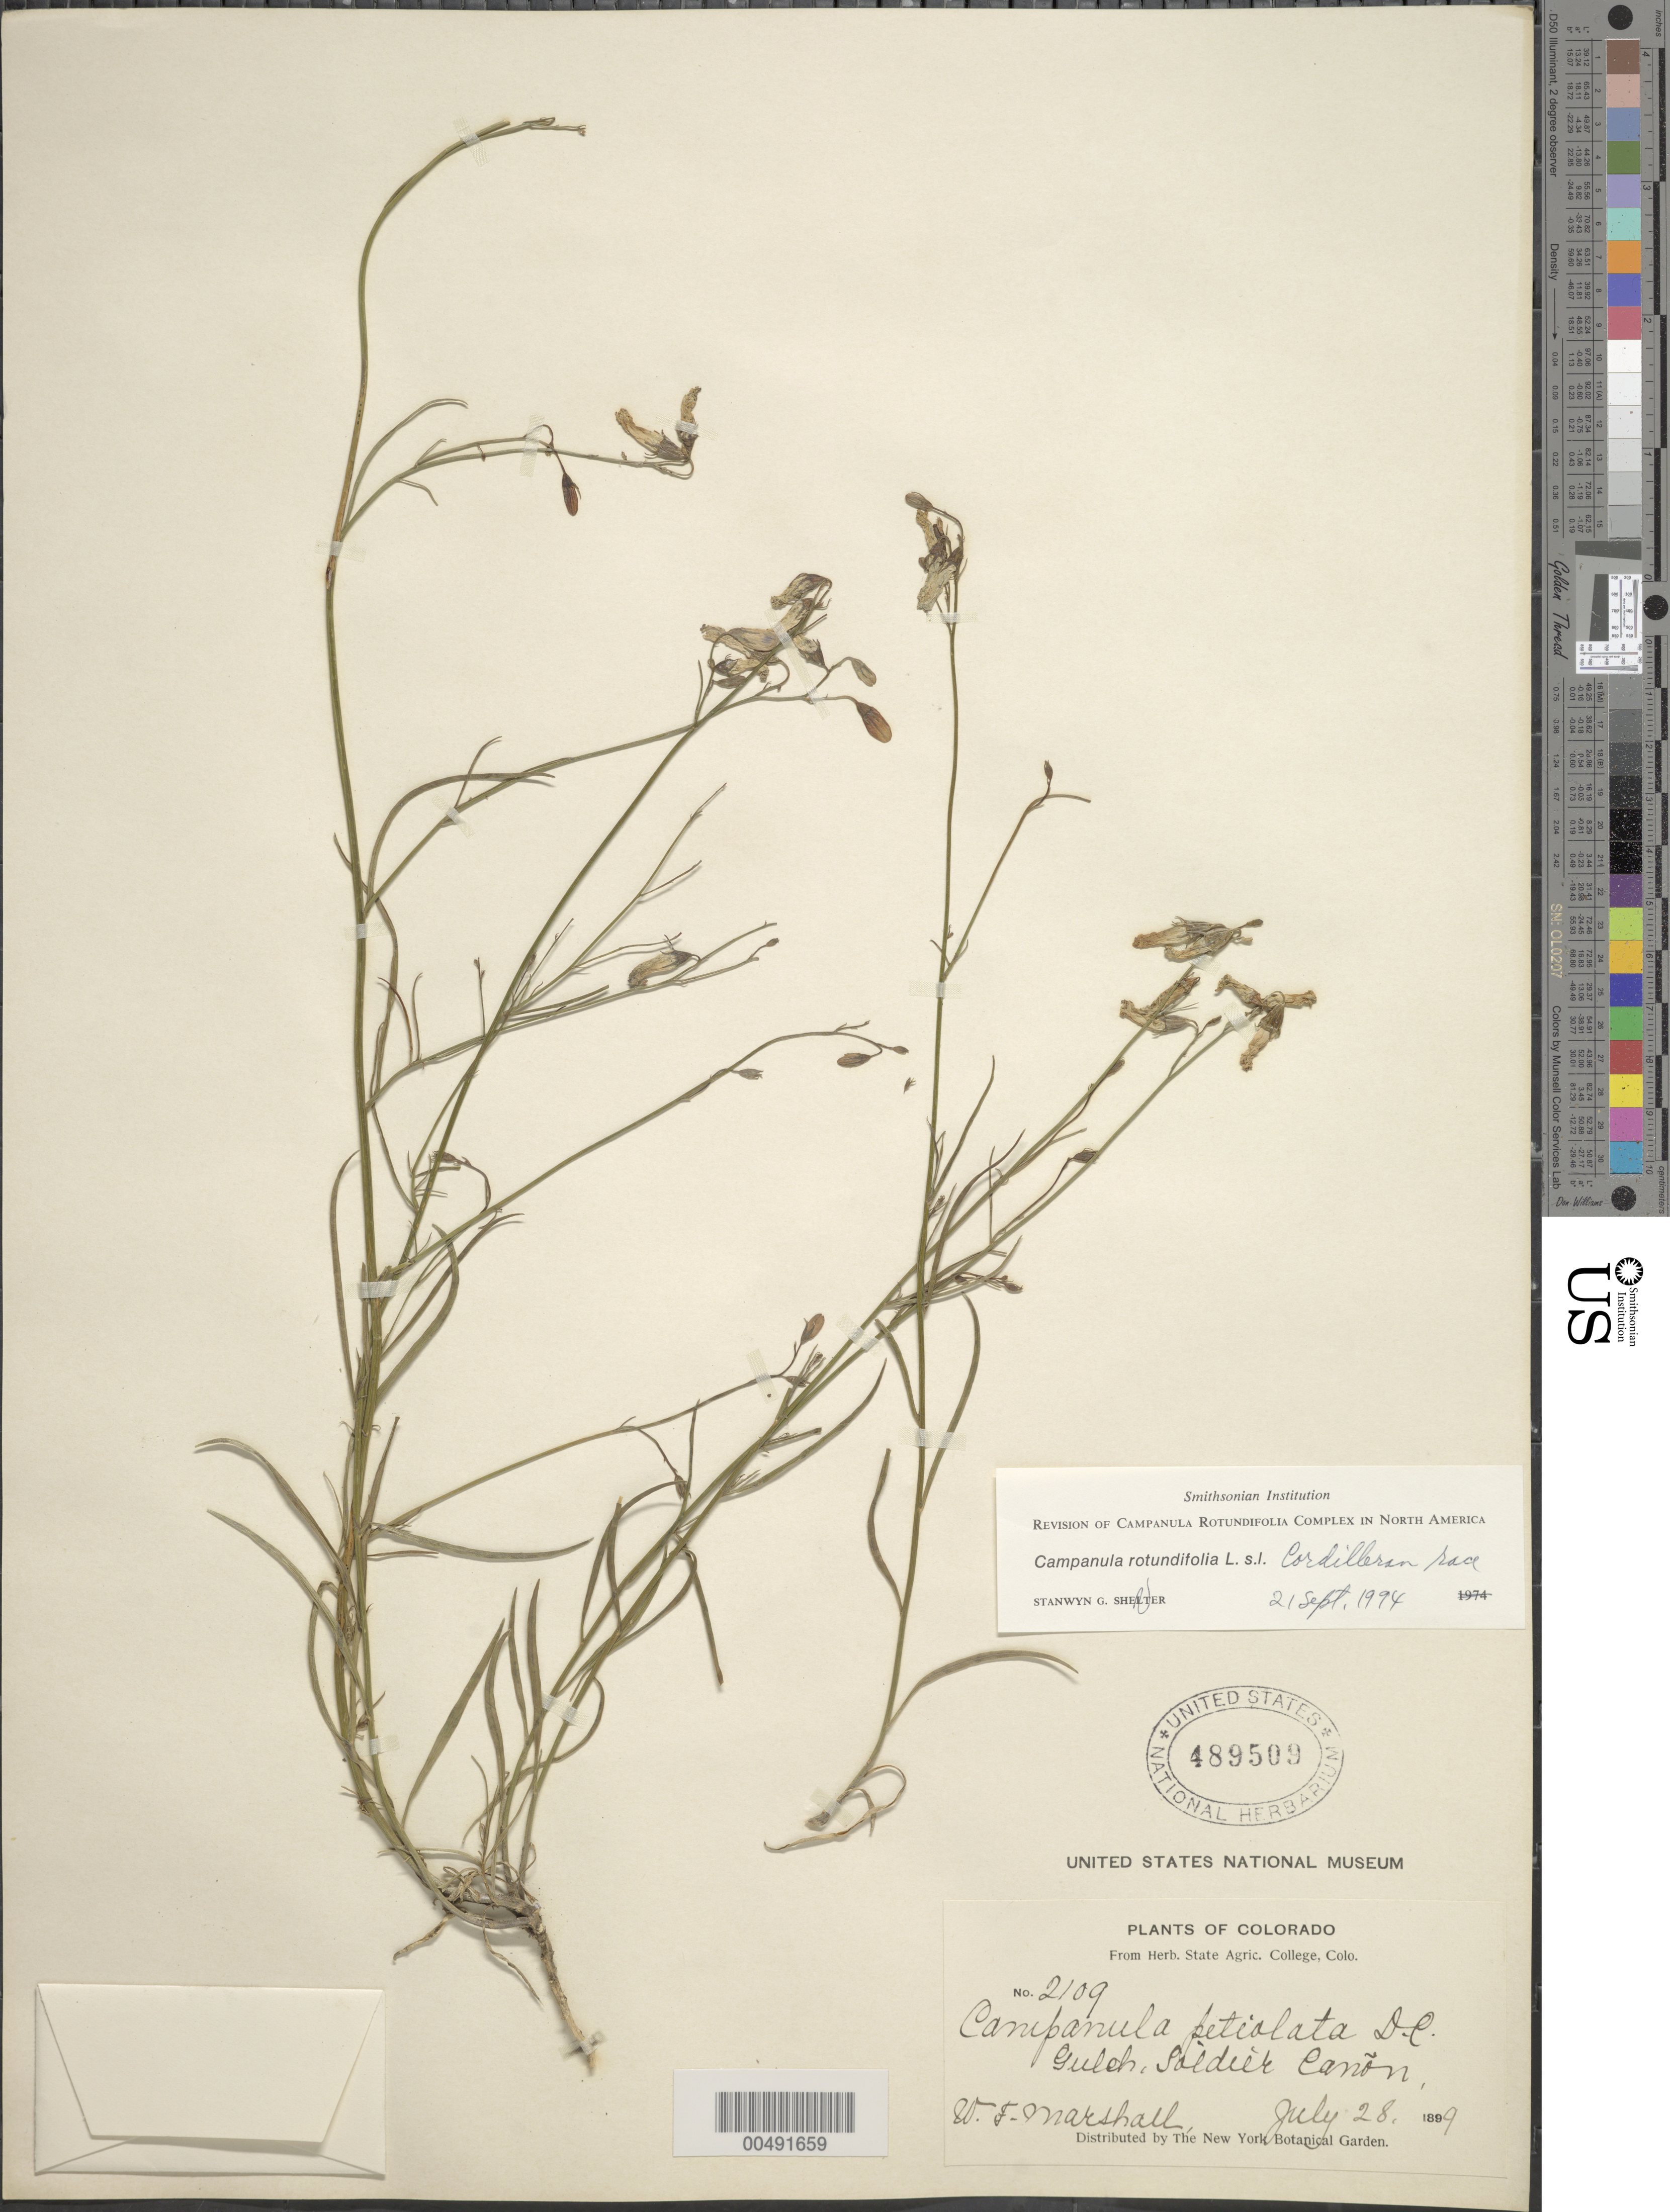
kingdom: Plantae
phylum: Tracheophyta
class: Magnoliopsida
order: Asterales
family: Campanulaceae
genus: Campanula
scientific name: Campanula rotundifolia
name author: L.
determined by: Shetler, Stanwyn G., (US), NMNH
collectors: W. F. Marshall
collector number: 2109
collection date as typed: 28 Jul 1899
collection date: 1899-07-28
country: United States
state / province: Colorado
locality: Soldier Cañon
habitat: gulch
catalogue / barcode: US 489509